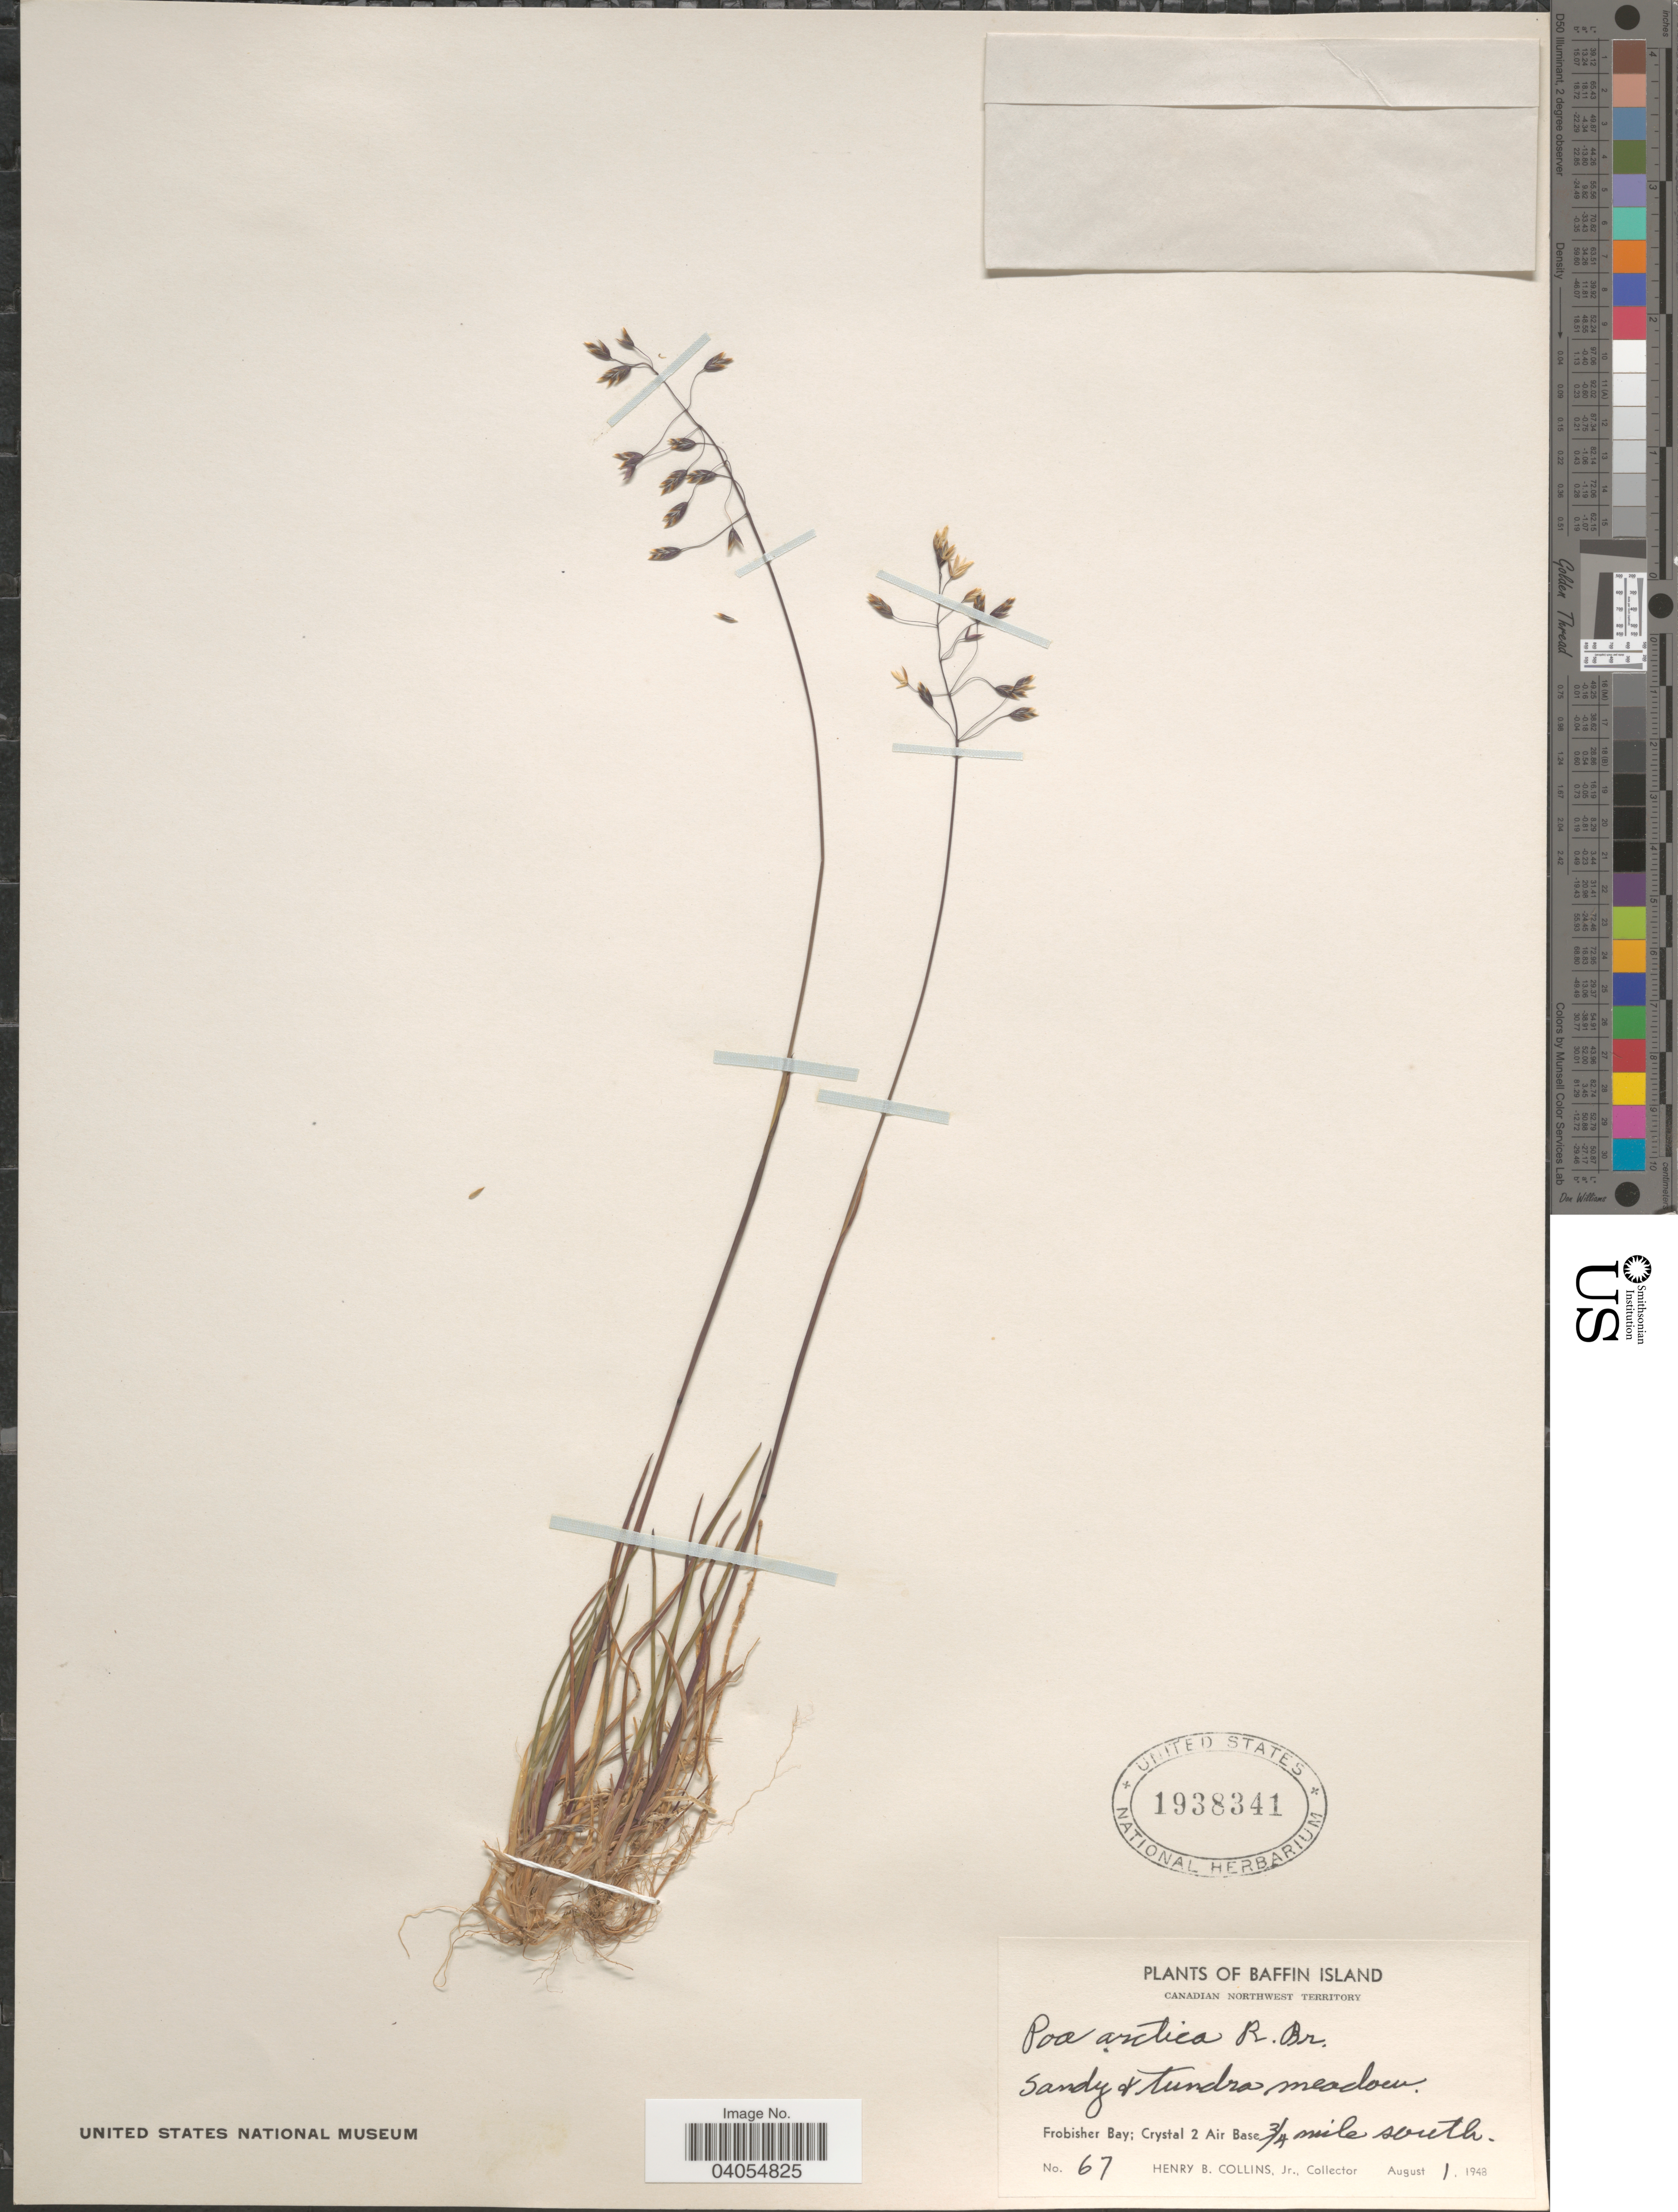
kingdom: Plantae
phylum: Tracheophyta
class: Liliopsida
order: Poales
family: Poaceae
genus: Poa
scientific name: Poa arctica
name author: R. Br.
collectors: H. Collins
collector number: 67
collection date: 1948-08-01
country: Canada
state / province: Northwest Territories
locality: Baffin Island. Canadian Northwest Territory. Frobisher Bay; Crystal 2 Air Base, ¾ mile south.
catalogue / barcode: US 1938341